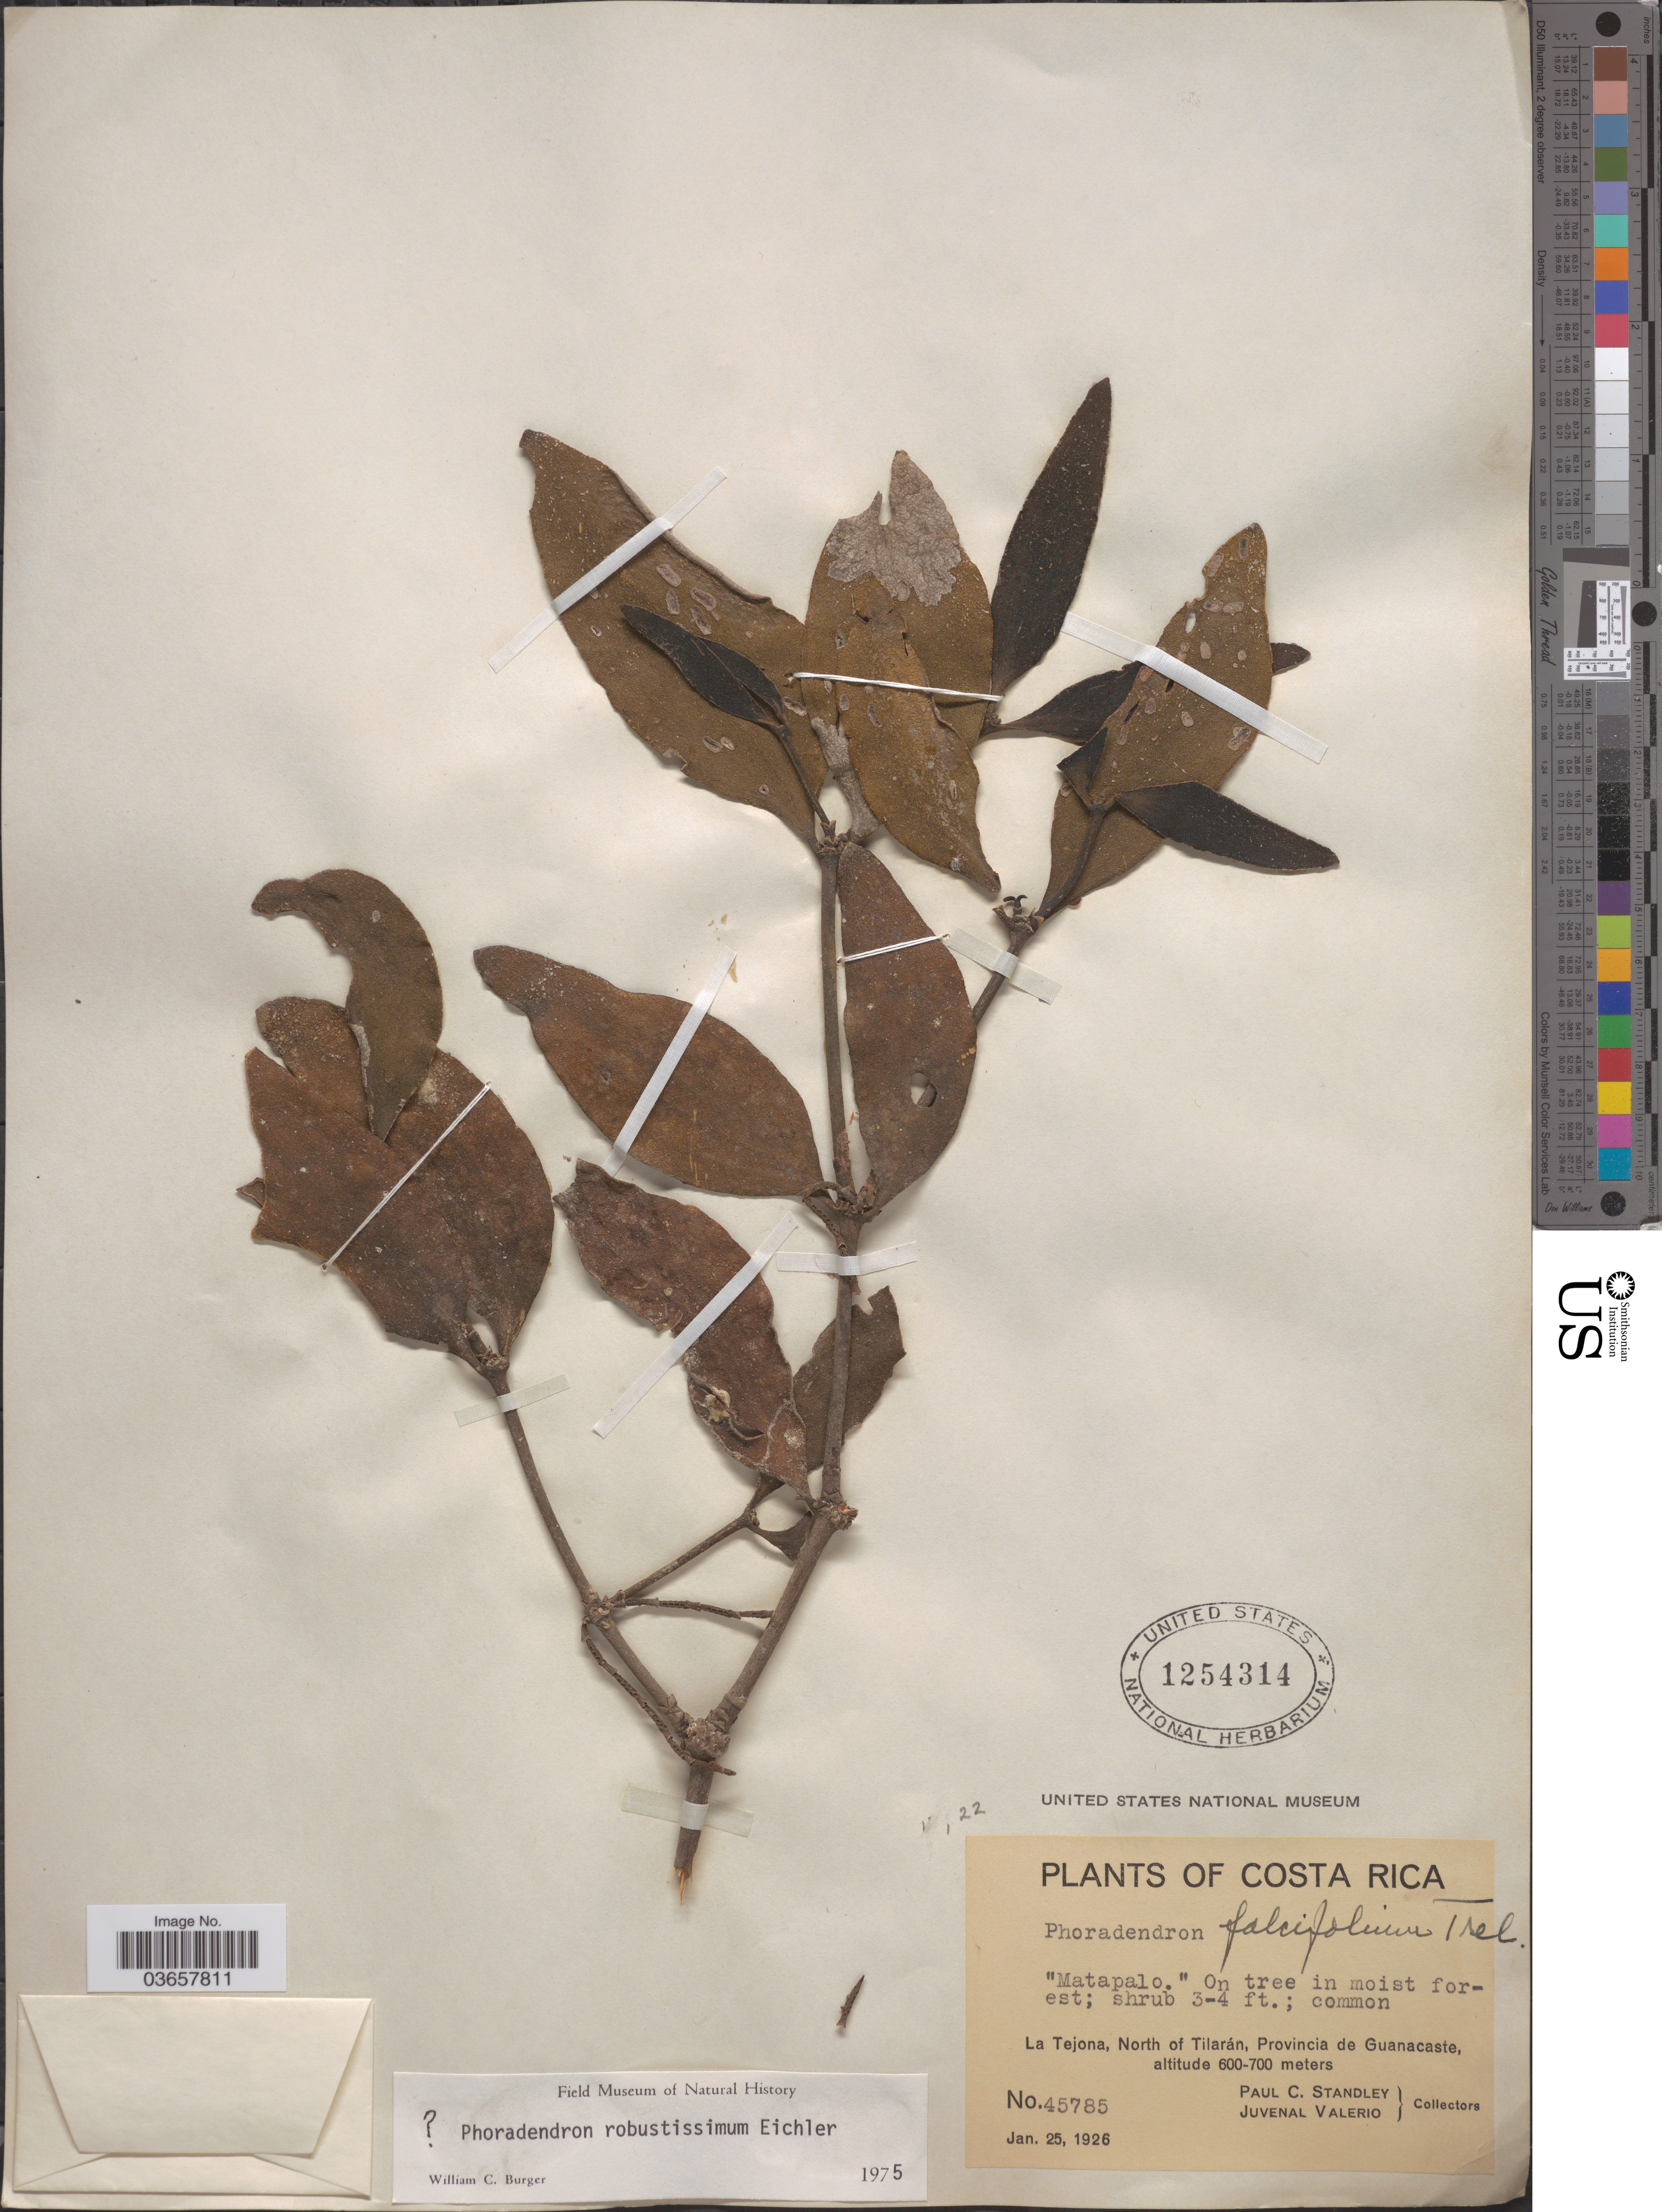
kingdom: Plantae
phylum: Tracheophyta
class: Magnoliopsida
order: Santalales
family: Viscaceae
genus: Phoradendron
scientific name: Phoradendron robustissimum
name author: Eichler in Mart.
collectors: P. C. Standley & J. Valerio R.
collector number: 45785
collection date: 1926-01-25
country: Costa Rica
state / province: Guanacaste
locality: La Tejona, North of Tilarán.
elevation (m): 600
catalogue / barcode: US 1254314